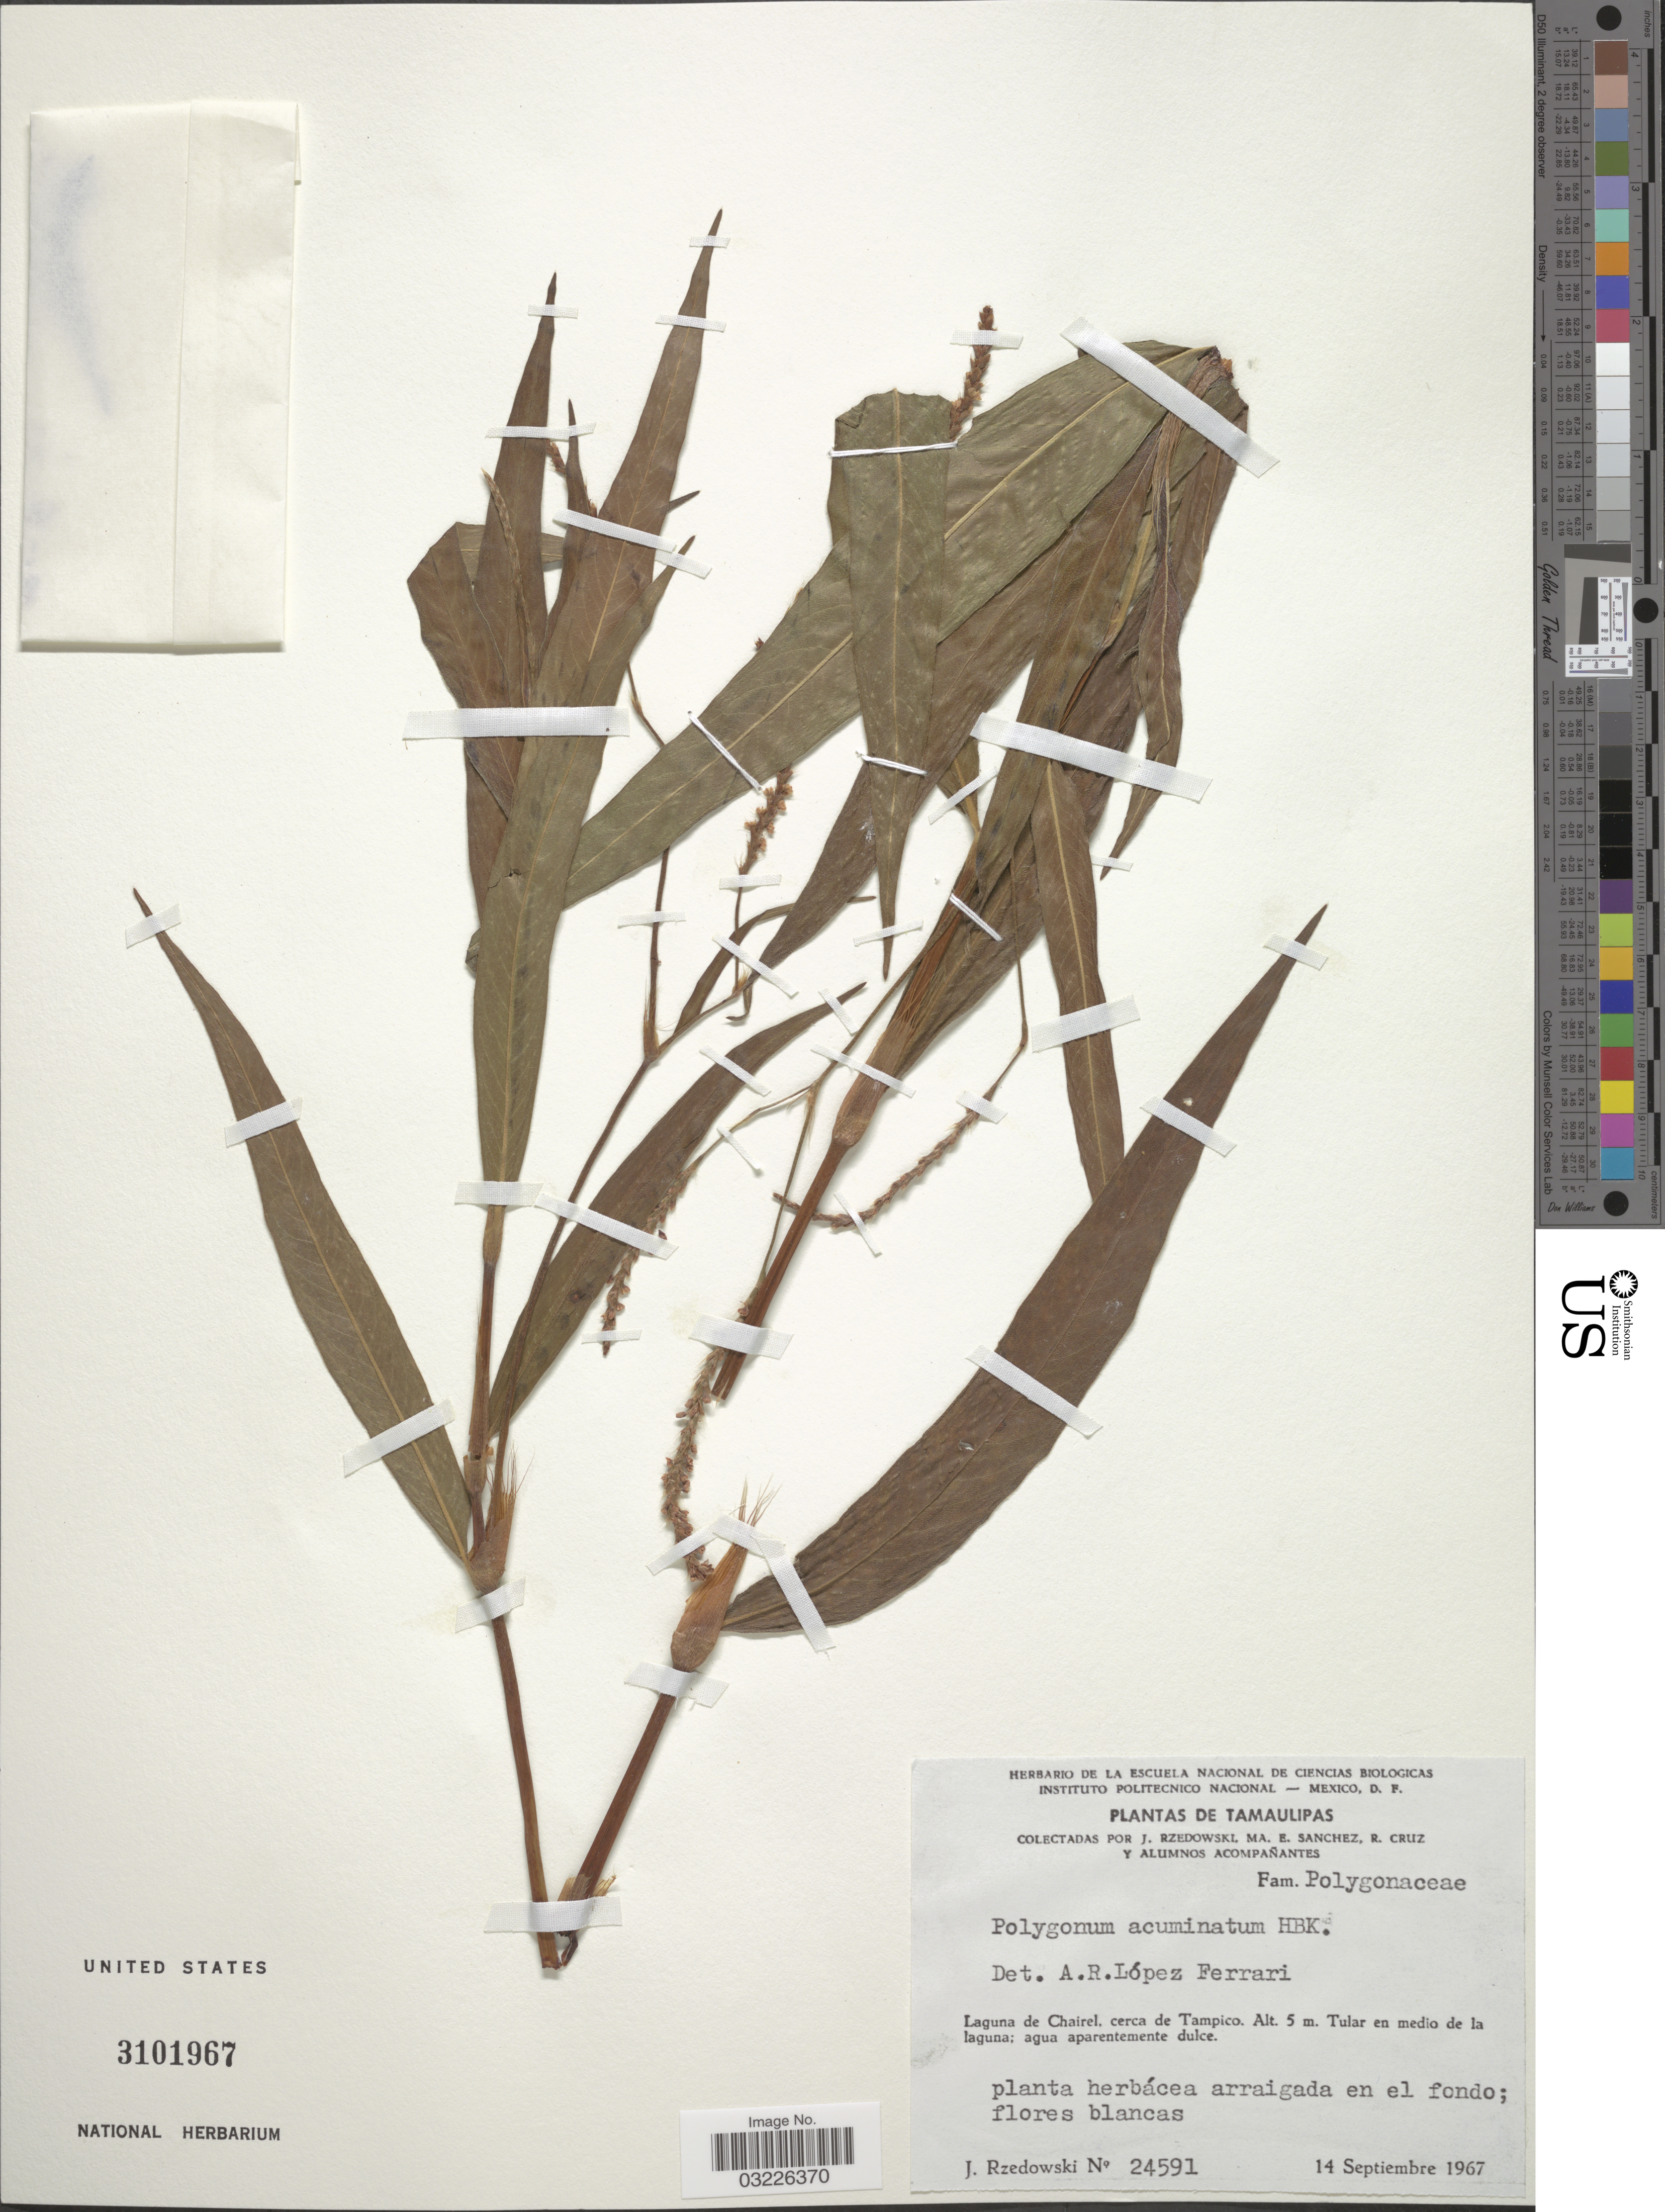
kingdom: Plantae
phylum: Tracheophyta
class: Magnoliopsida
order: Caryophyllales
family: Polygonaceae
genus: Polygonum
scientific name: Polygonum acuminatum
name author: Kunth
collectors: J. Rzedowski, Sánchez, MA. E., R. Cruz & Alumnos Acompañantes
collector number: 24591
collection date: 1967-09-14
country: Mexico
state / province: Tamaulipas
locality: Laguna de Chairel, cerca de Tampico.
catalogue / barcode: US 3101967